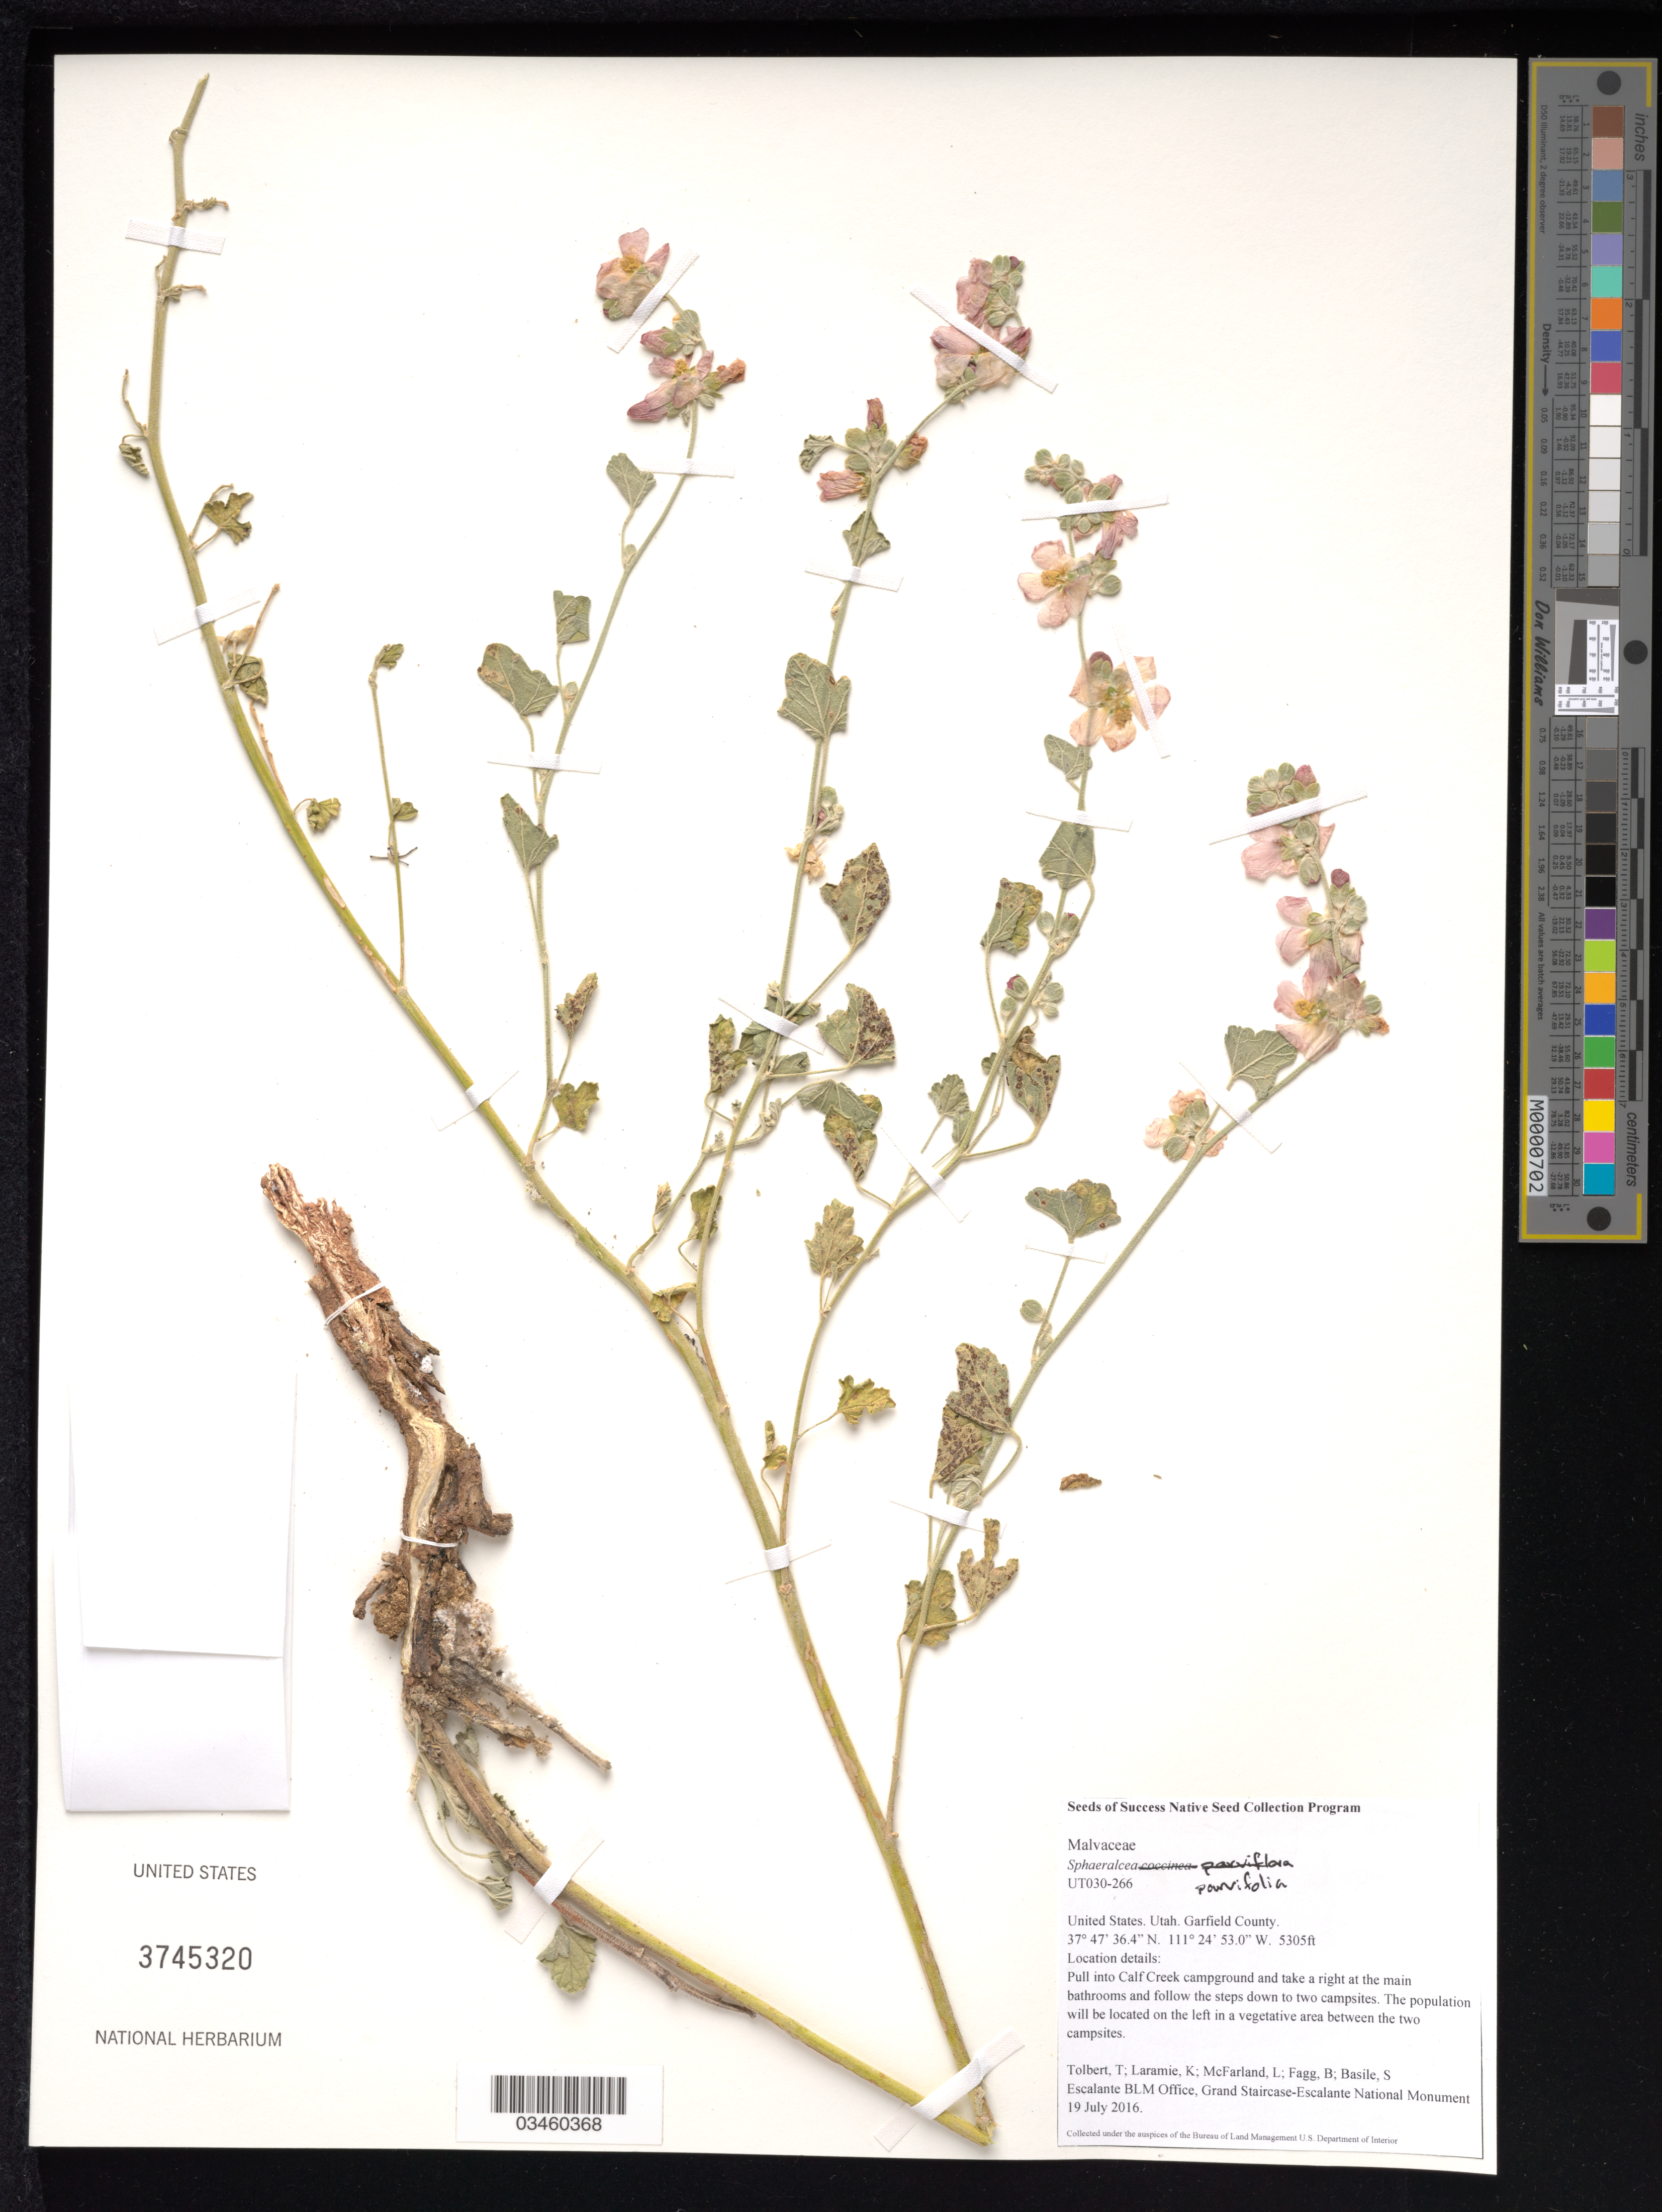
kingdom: Plantae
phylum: Tracheophyta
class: Magnoliopsida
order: Malvales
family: Malvaceae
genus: Sphaeralcea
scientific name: Sphaeralcea parvifolia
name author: A. Nelson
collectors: T. Tolbert, K. Laramie, L. McFarland, B. Fagg & S. Basile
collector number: UT030-266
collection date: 2016-07-19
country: United States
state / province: Utah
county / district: Garfield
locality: Calf Creek Campground.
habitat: Vegetative area between two campsites.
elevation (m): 1617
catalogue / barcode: US 3745320